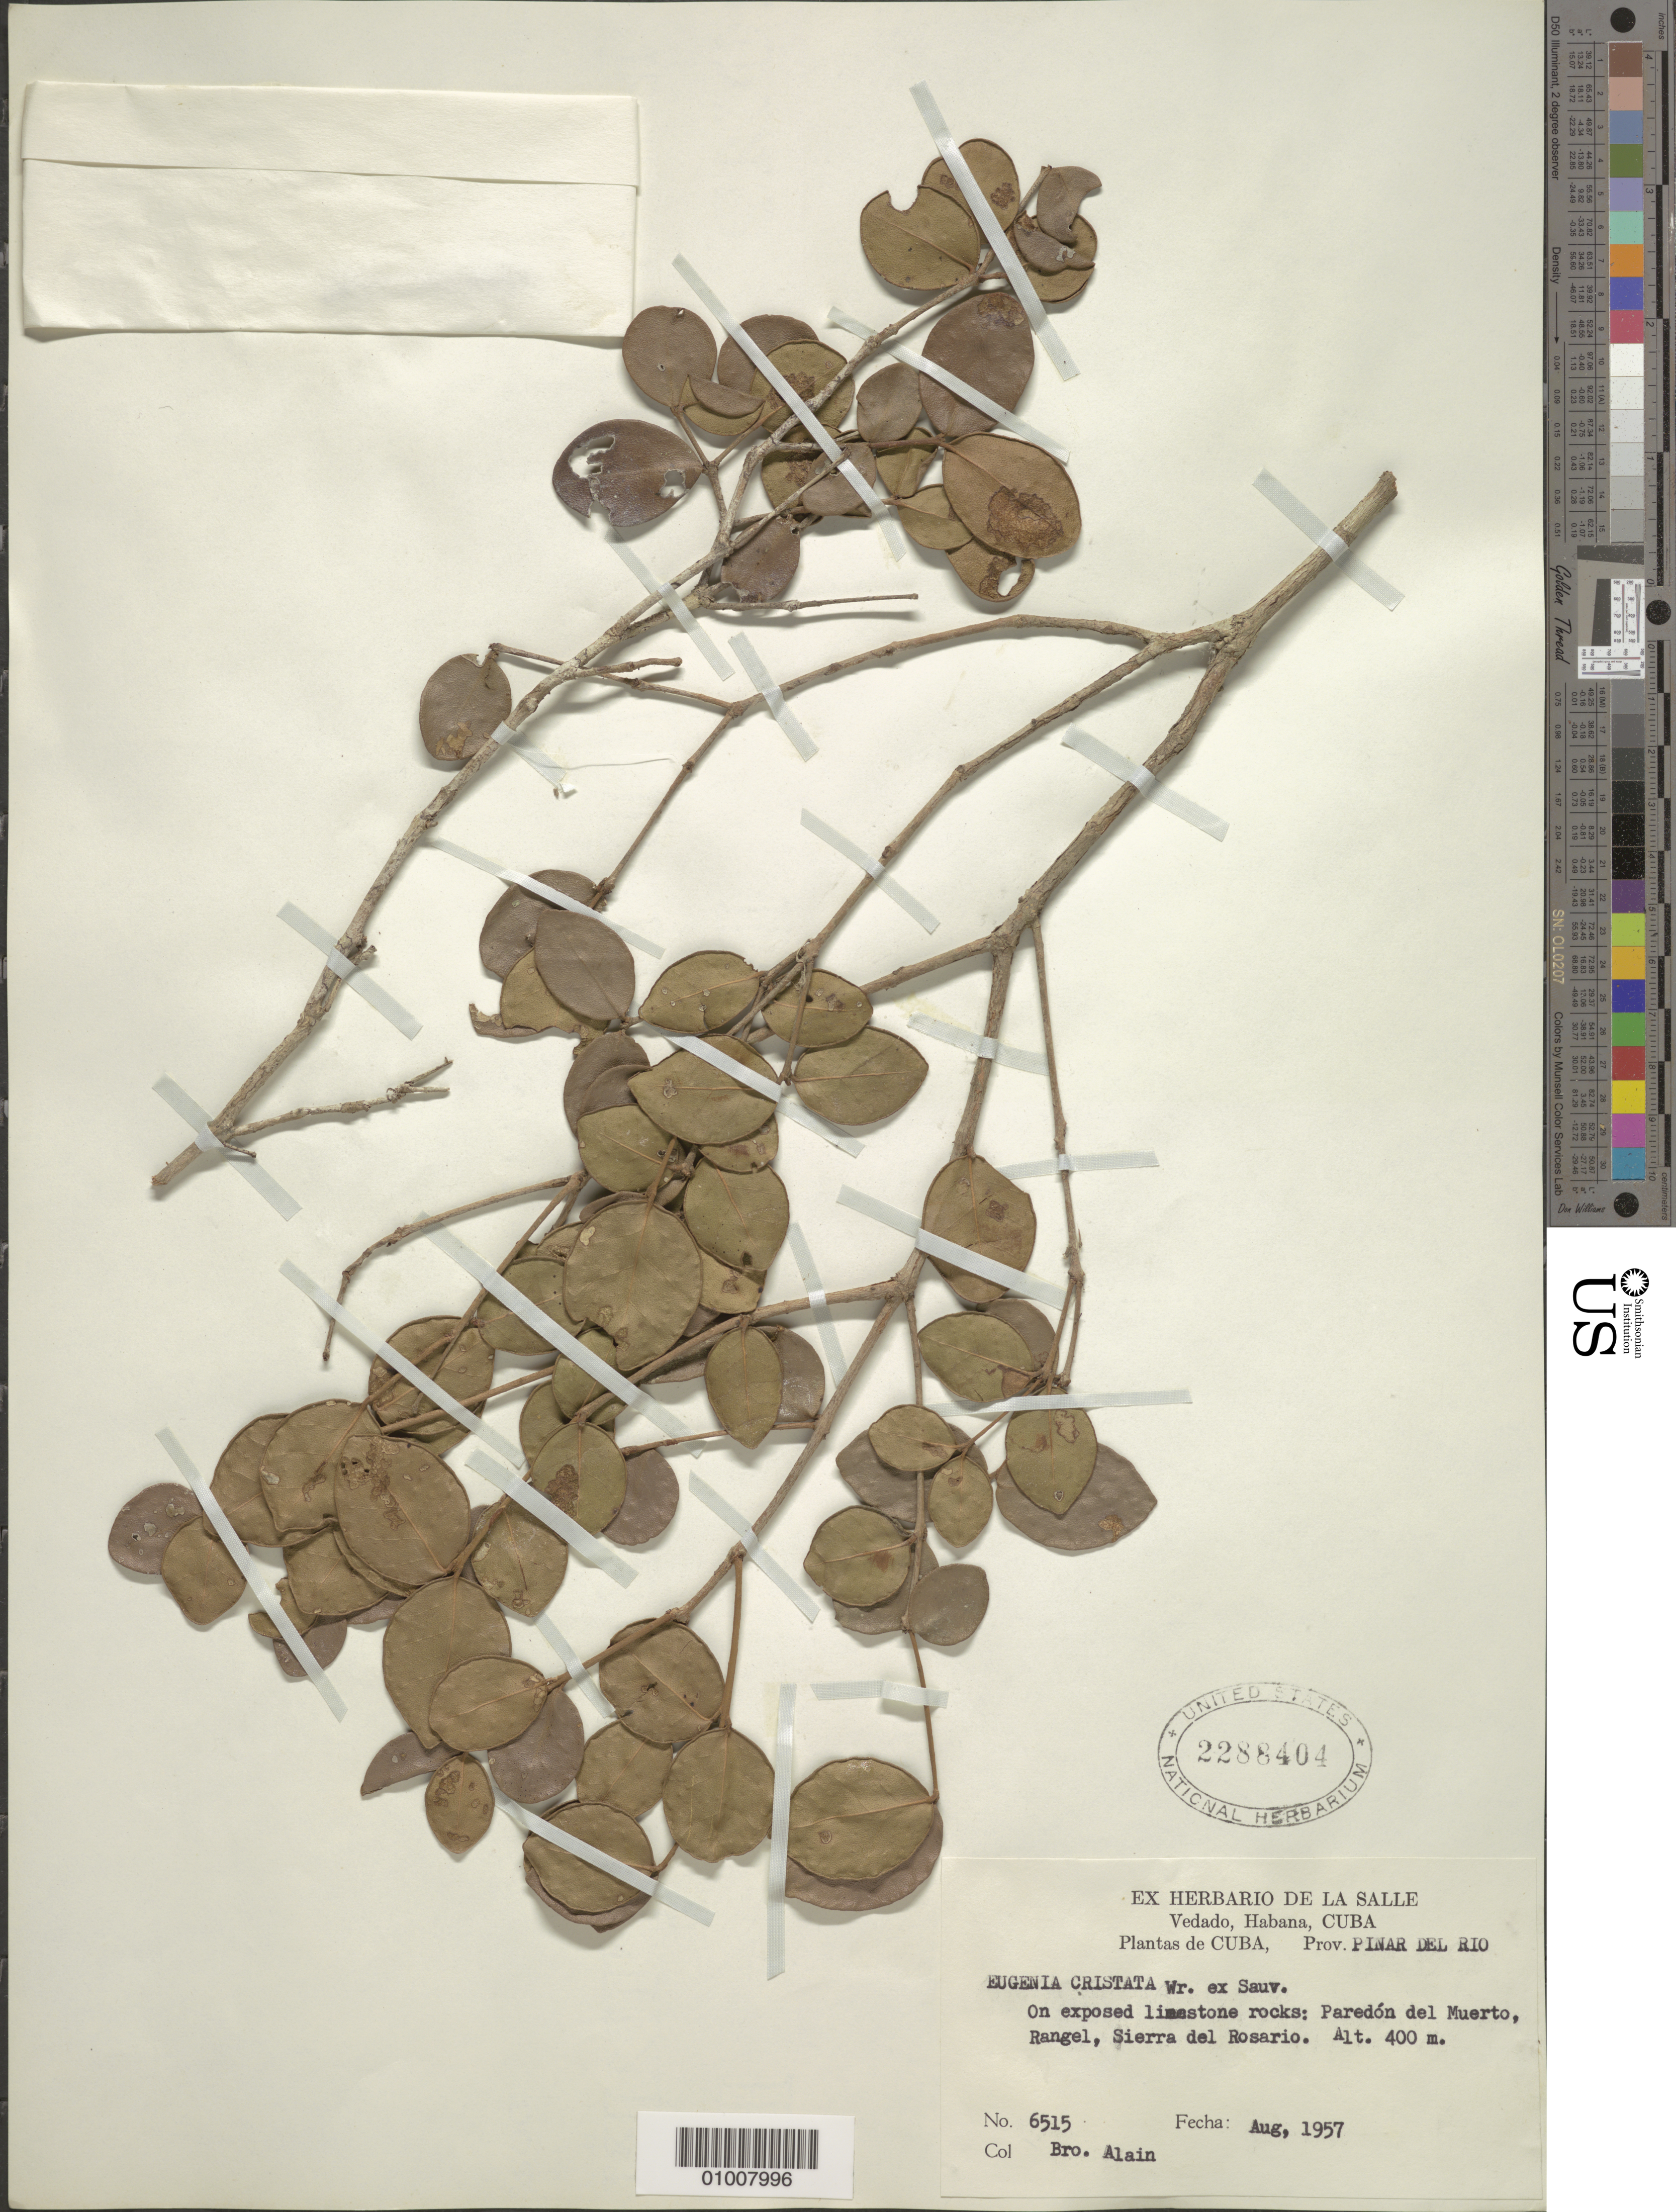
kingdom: Plantae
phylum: Tracheophyta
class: Magnoliopsida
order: Myrtales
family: Myrtaceae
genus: Eugenia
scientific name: Eugenia cristata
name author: C. Wright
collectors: A. H. Liogier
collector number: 6515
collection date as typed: Aug 1957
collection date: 1957-08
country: Cuba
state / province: Pinar del Rio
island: Cuba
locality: Paredón del Muerto, Rangel, Sierra del Rosario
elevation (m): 400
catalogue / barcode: US 2288404